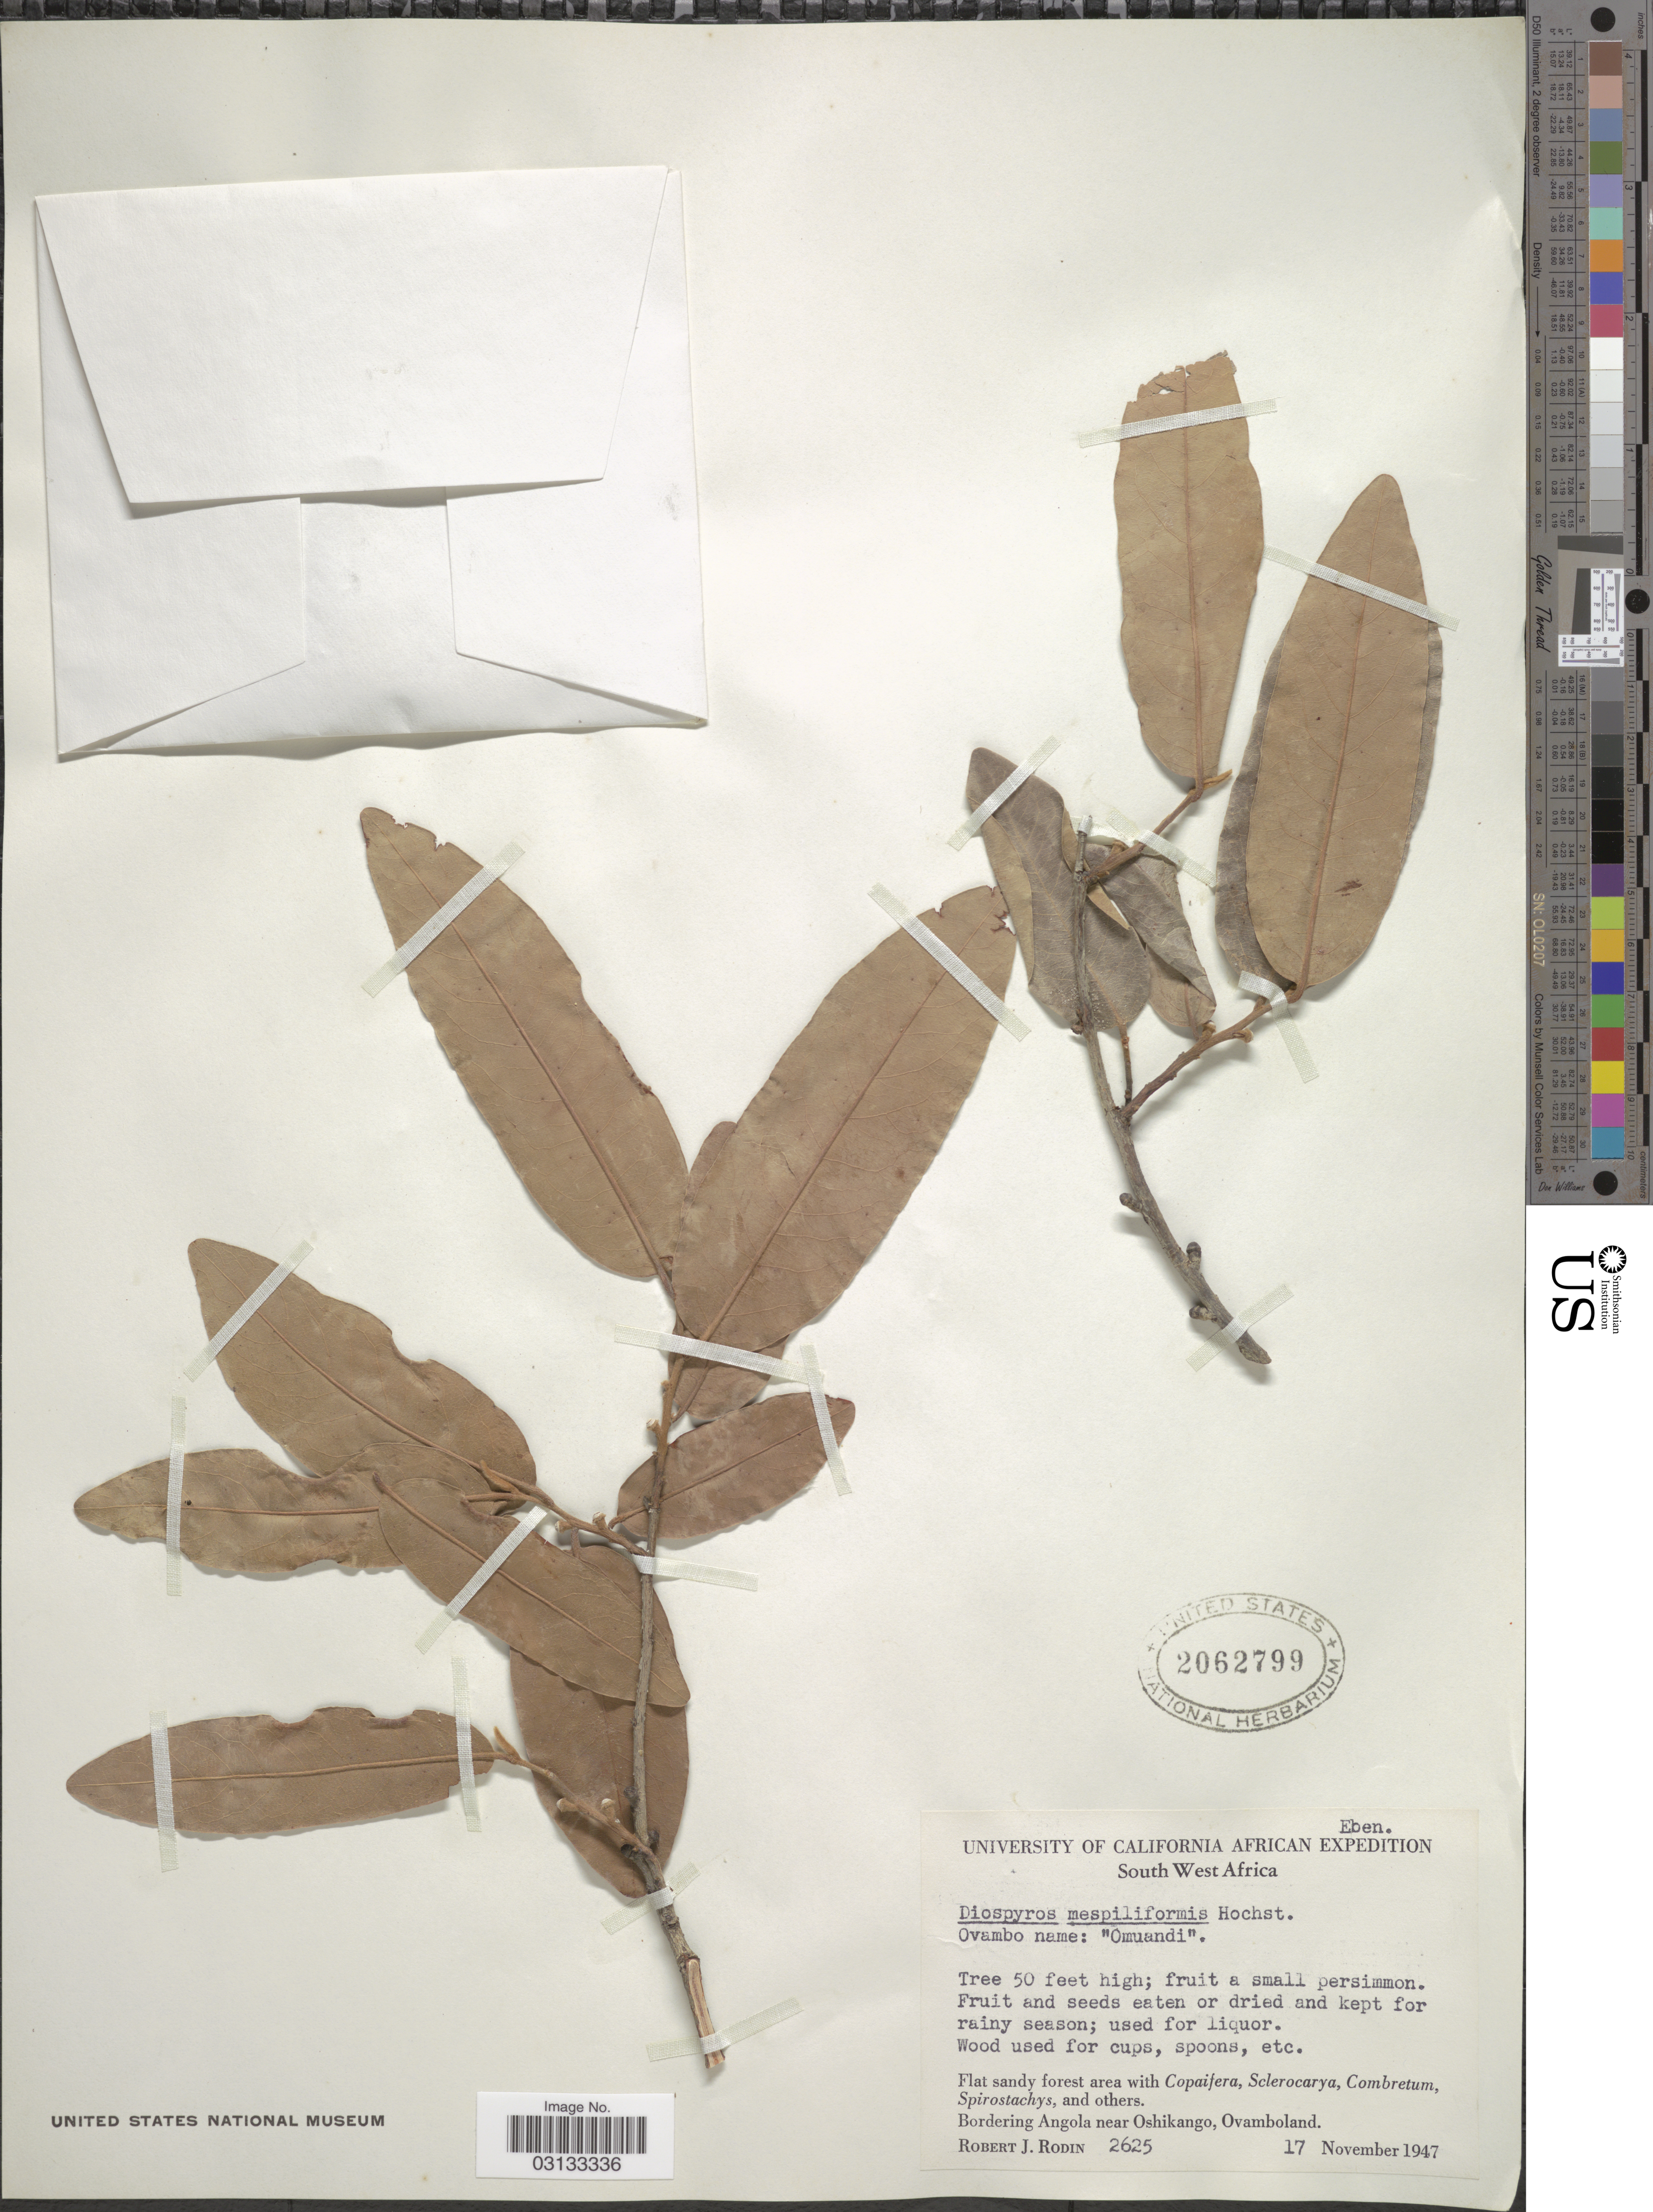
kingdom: Plantae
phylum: Tracheophyta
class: Magnoliopsida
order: Ericales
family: Ebenaceae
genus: Diospyros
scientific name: Diospyros mespiliformis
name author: Hochst. ex A. DC.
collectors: R. J. Rodin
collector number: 2625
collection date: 1947-11-17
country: Angola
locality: Bordering Angola near Oshikango, Ovamboland.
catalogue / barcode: US 2062799